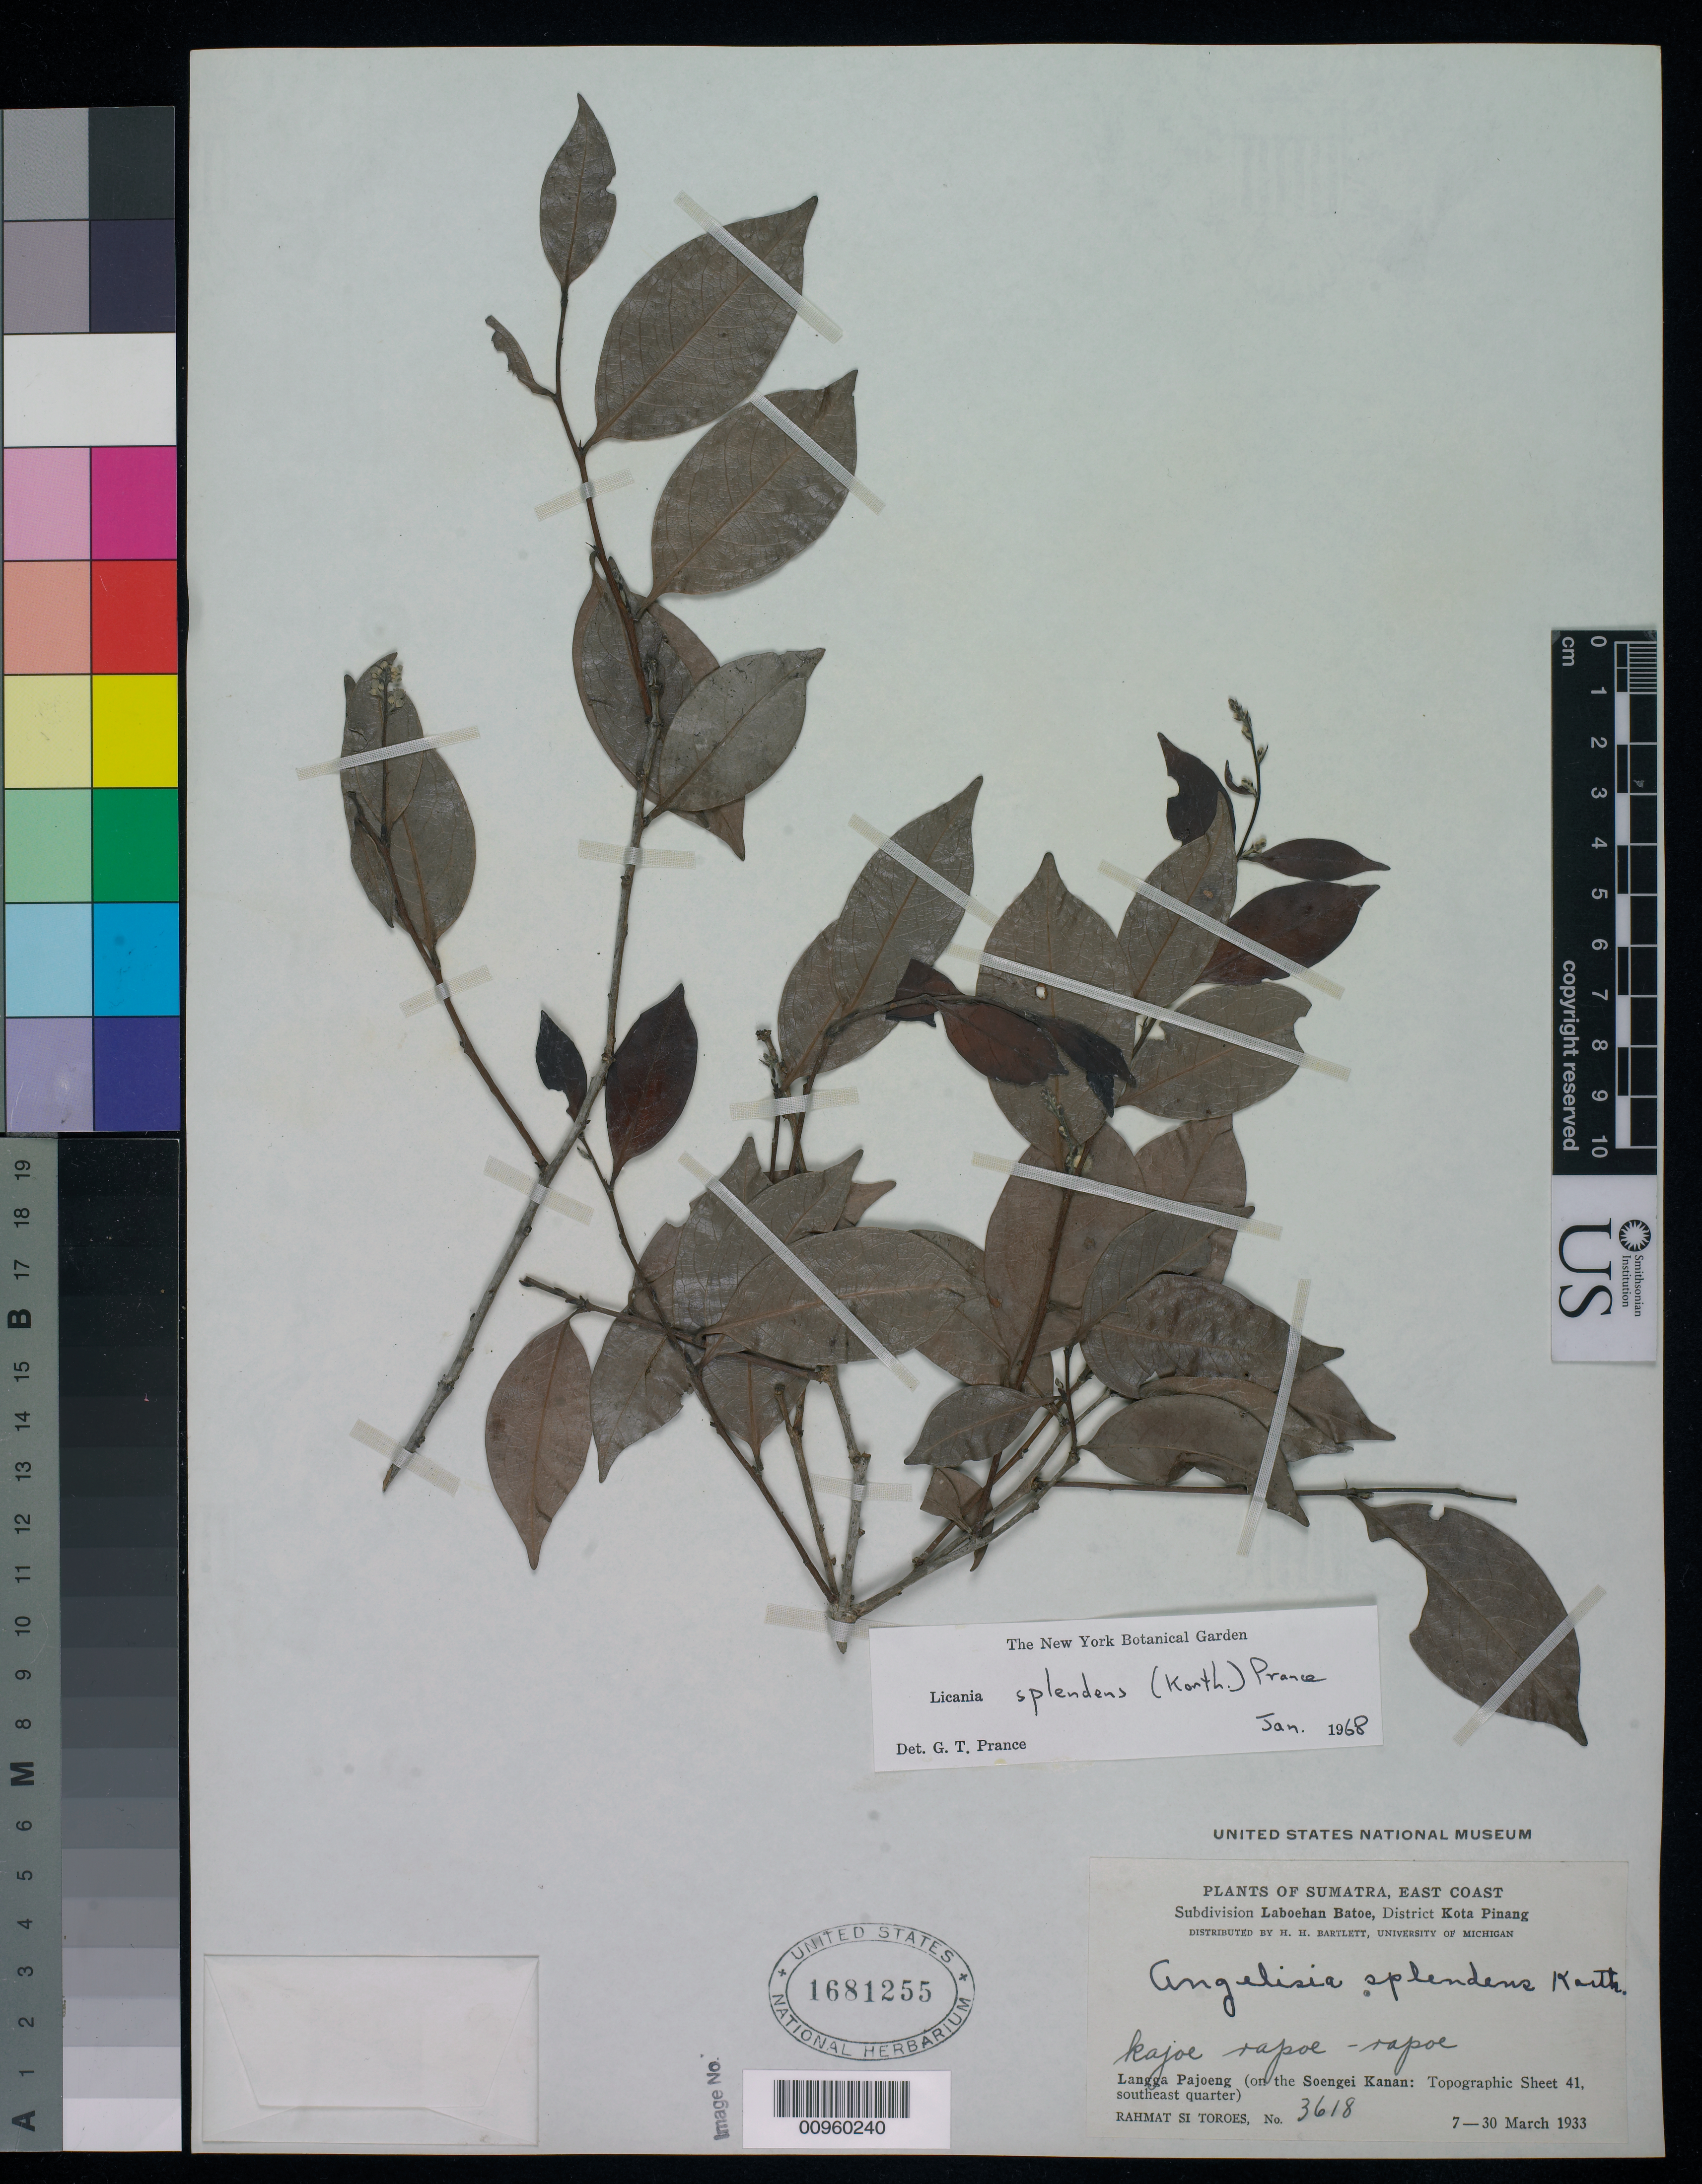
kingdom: Plantae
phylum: Tracheophyta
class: Magnoliopsida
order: Malpighiales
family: Chrysobalanaceae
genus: Licania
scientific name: Licania splendens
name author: (Korth.) Prance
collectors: Rahmat Si Boeea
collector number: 3618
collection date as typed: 07 Mar 1933 to 30 Mar 1933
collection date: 1933-03-07/1933-03-30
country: Indonesia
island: Sumatra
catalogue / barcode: US 1681255